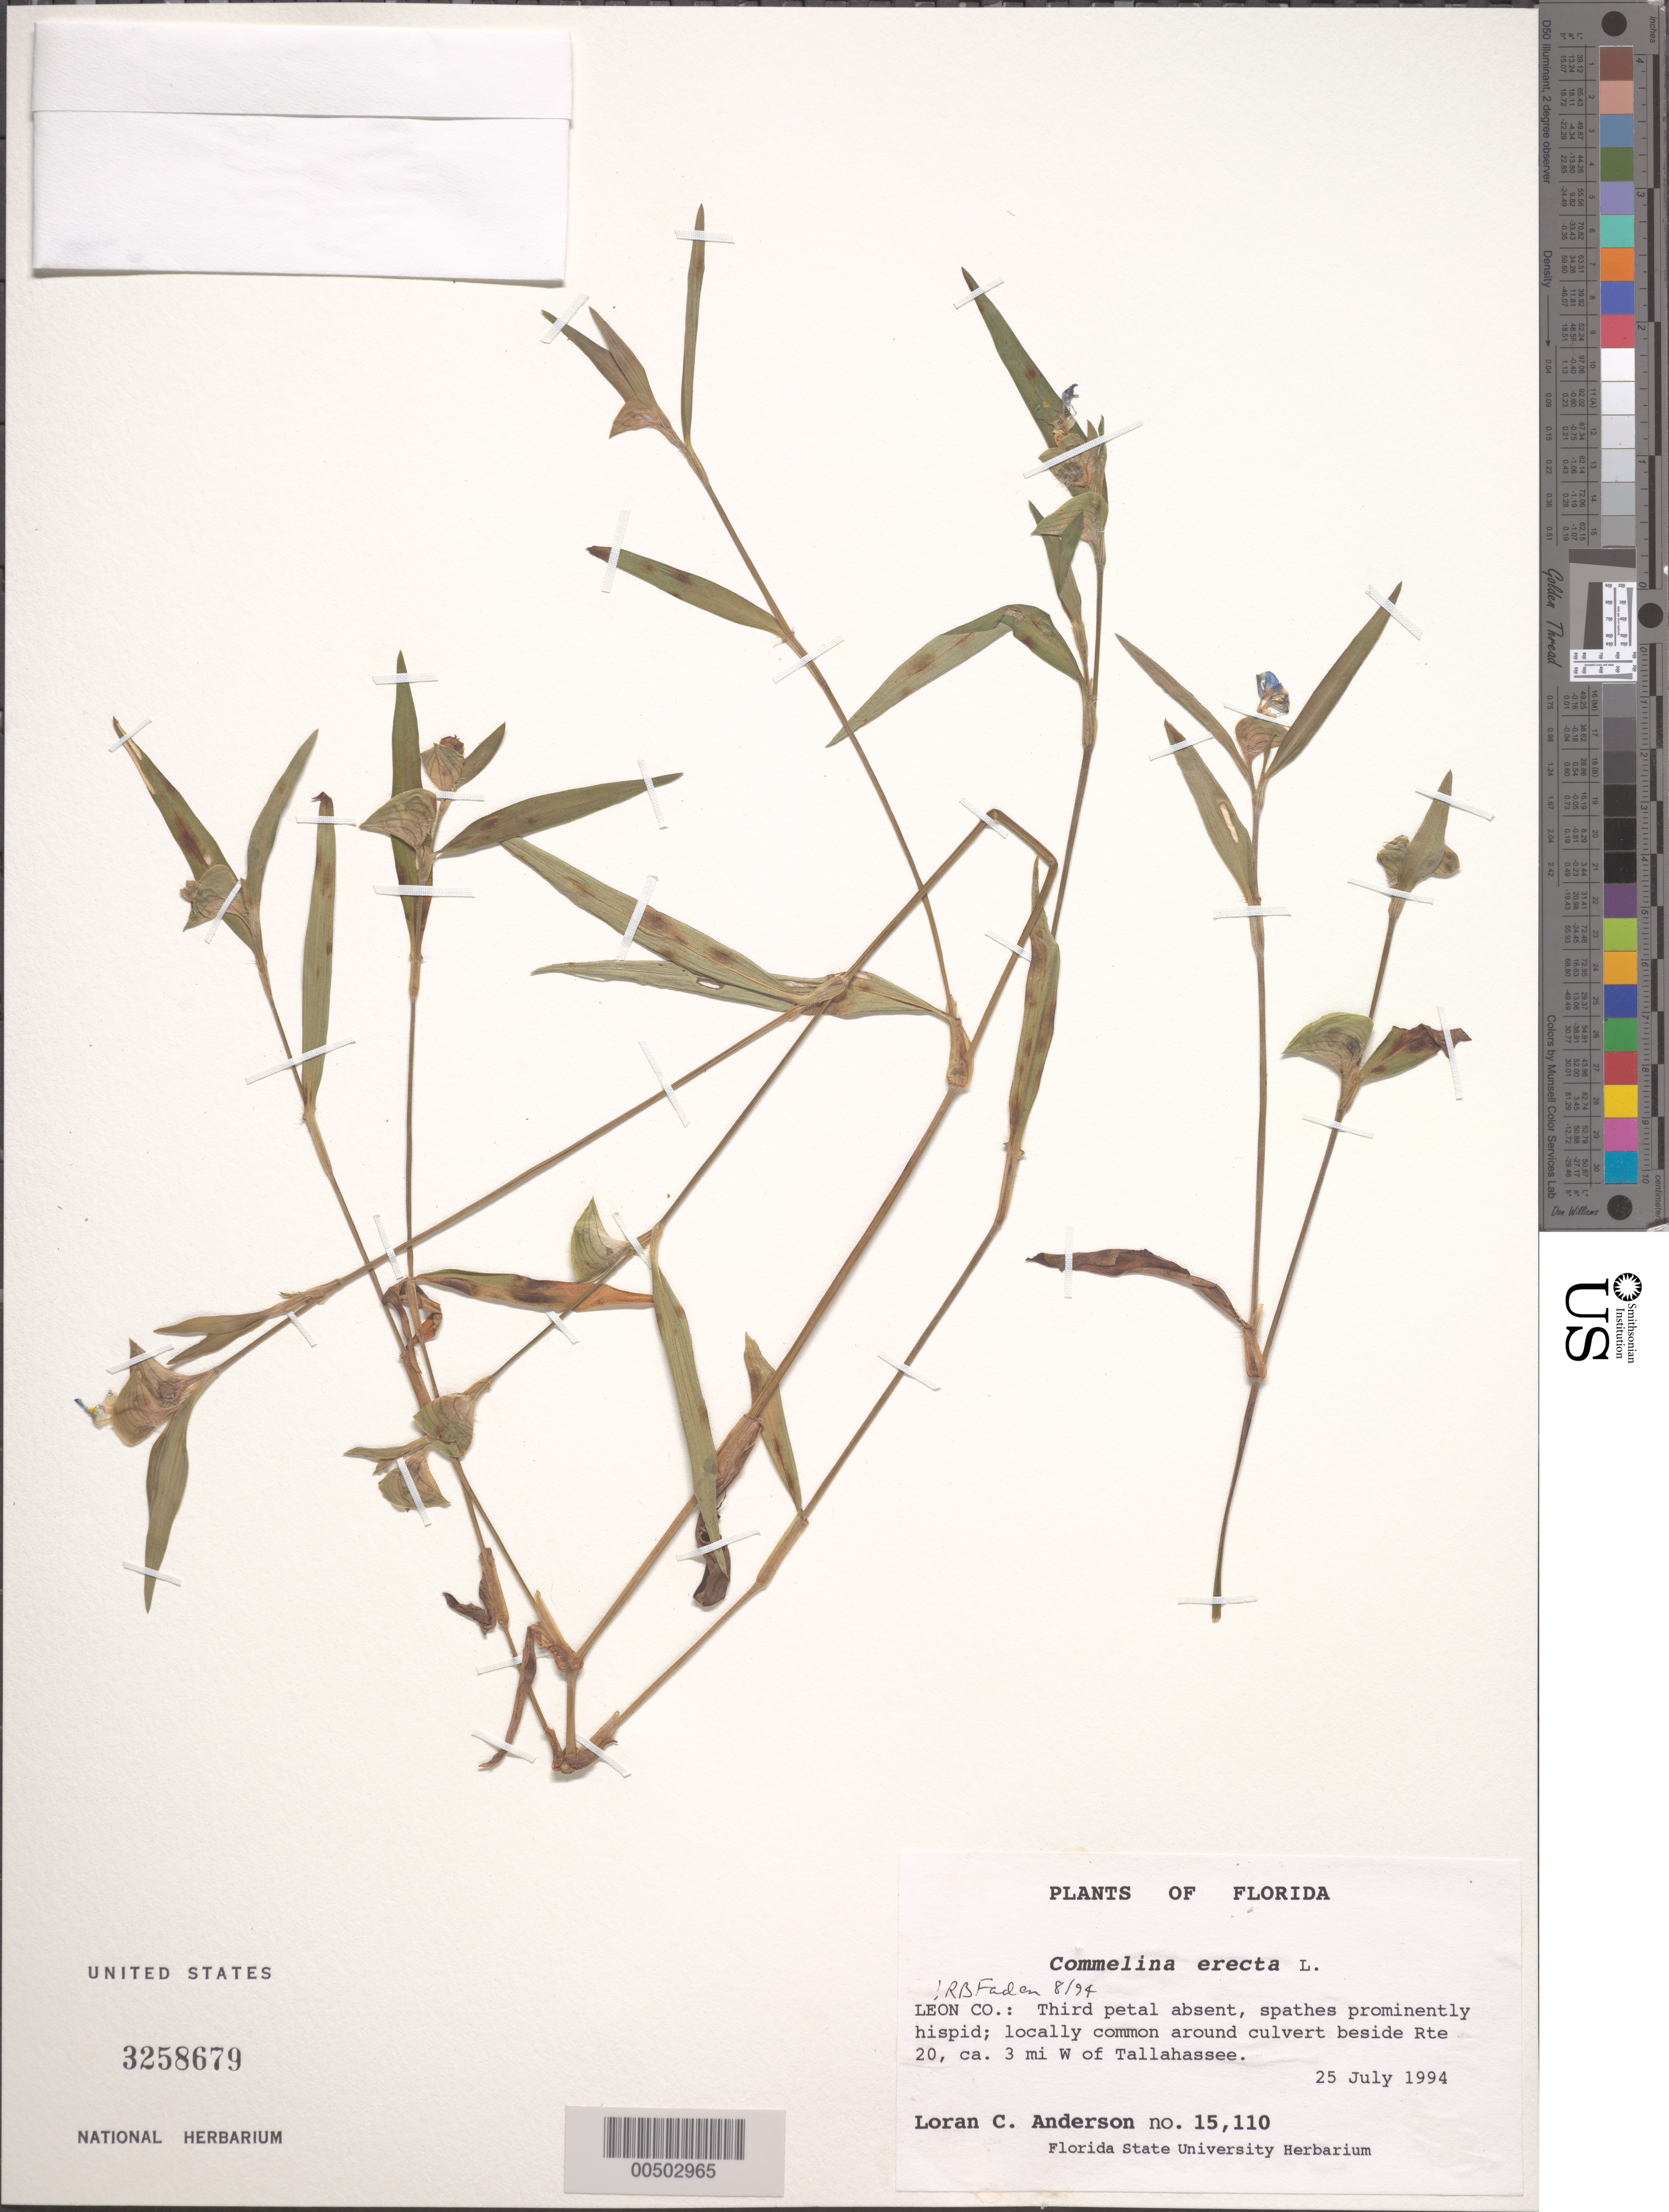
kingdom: Plantae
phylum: Tracheophyta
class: Liliopsida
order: Commelinales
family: Commelinaceae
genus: Commelina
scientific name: Commelina erecta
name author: L.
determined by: Faden, Robert B., (US), Smithsonian Institution - National Museum of Natural History (UNITED STATES)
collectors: L. C. Anderson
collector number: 15110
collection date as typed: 25 Jul 1994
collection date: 1994-07-25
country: United States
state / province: Florida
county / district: Leon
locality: W of tallahassee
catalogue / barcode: US 3258679